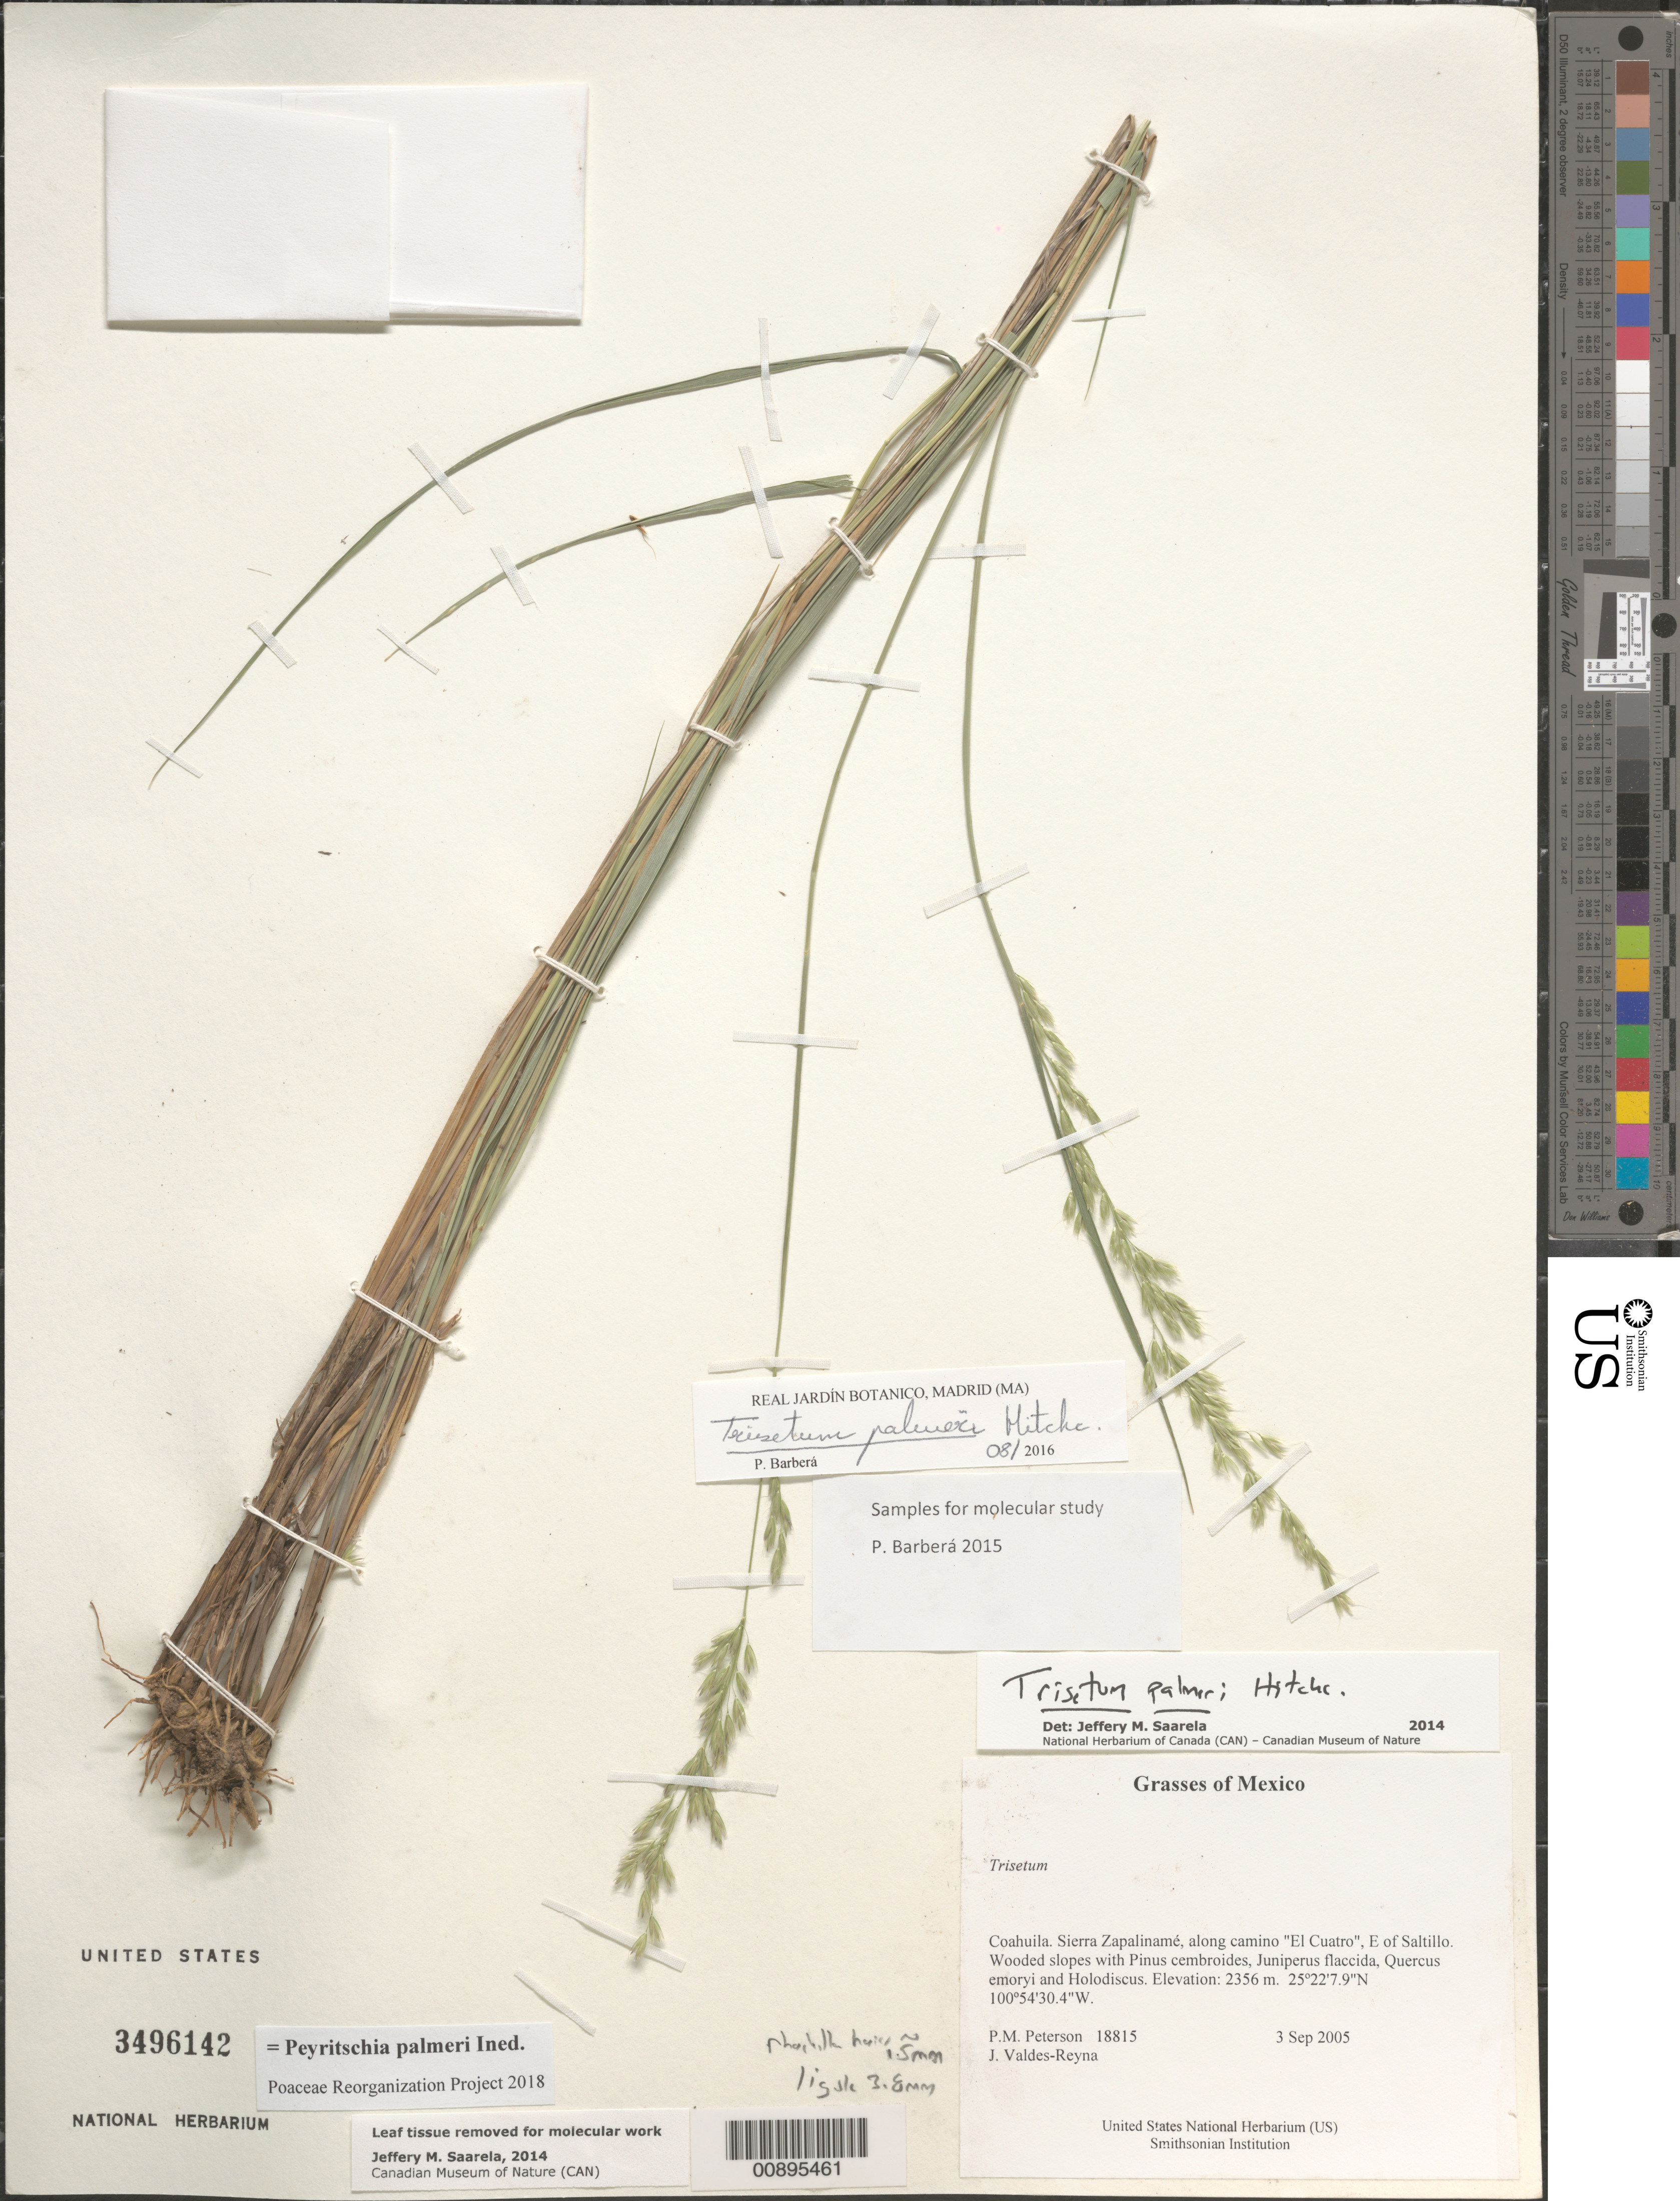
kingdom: Plantae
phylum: Tracheophyta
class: Liliopsida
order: Poales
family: Poaceae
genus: Peyritschia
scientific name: Peyritschia palmeri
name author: (Hitchc.) P.M. Peterson et al.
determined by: Poaceae Reorganization Project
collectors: P. M. Peterson & J. Valdés-Reyna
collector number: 18815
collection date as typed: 03 Sep 2005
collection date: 2005-09-03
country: Mexico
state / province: Coahuila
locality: Sierra Zapalinamé, along camino "El Cuatro", E of Saltillo. Wooded slopes with Pinus cembroides, Juniperus flaccida, Quercus emoryi and Holodiscus.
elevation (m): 2356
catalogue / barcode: US 3496142